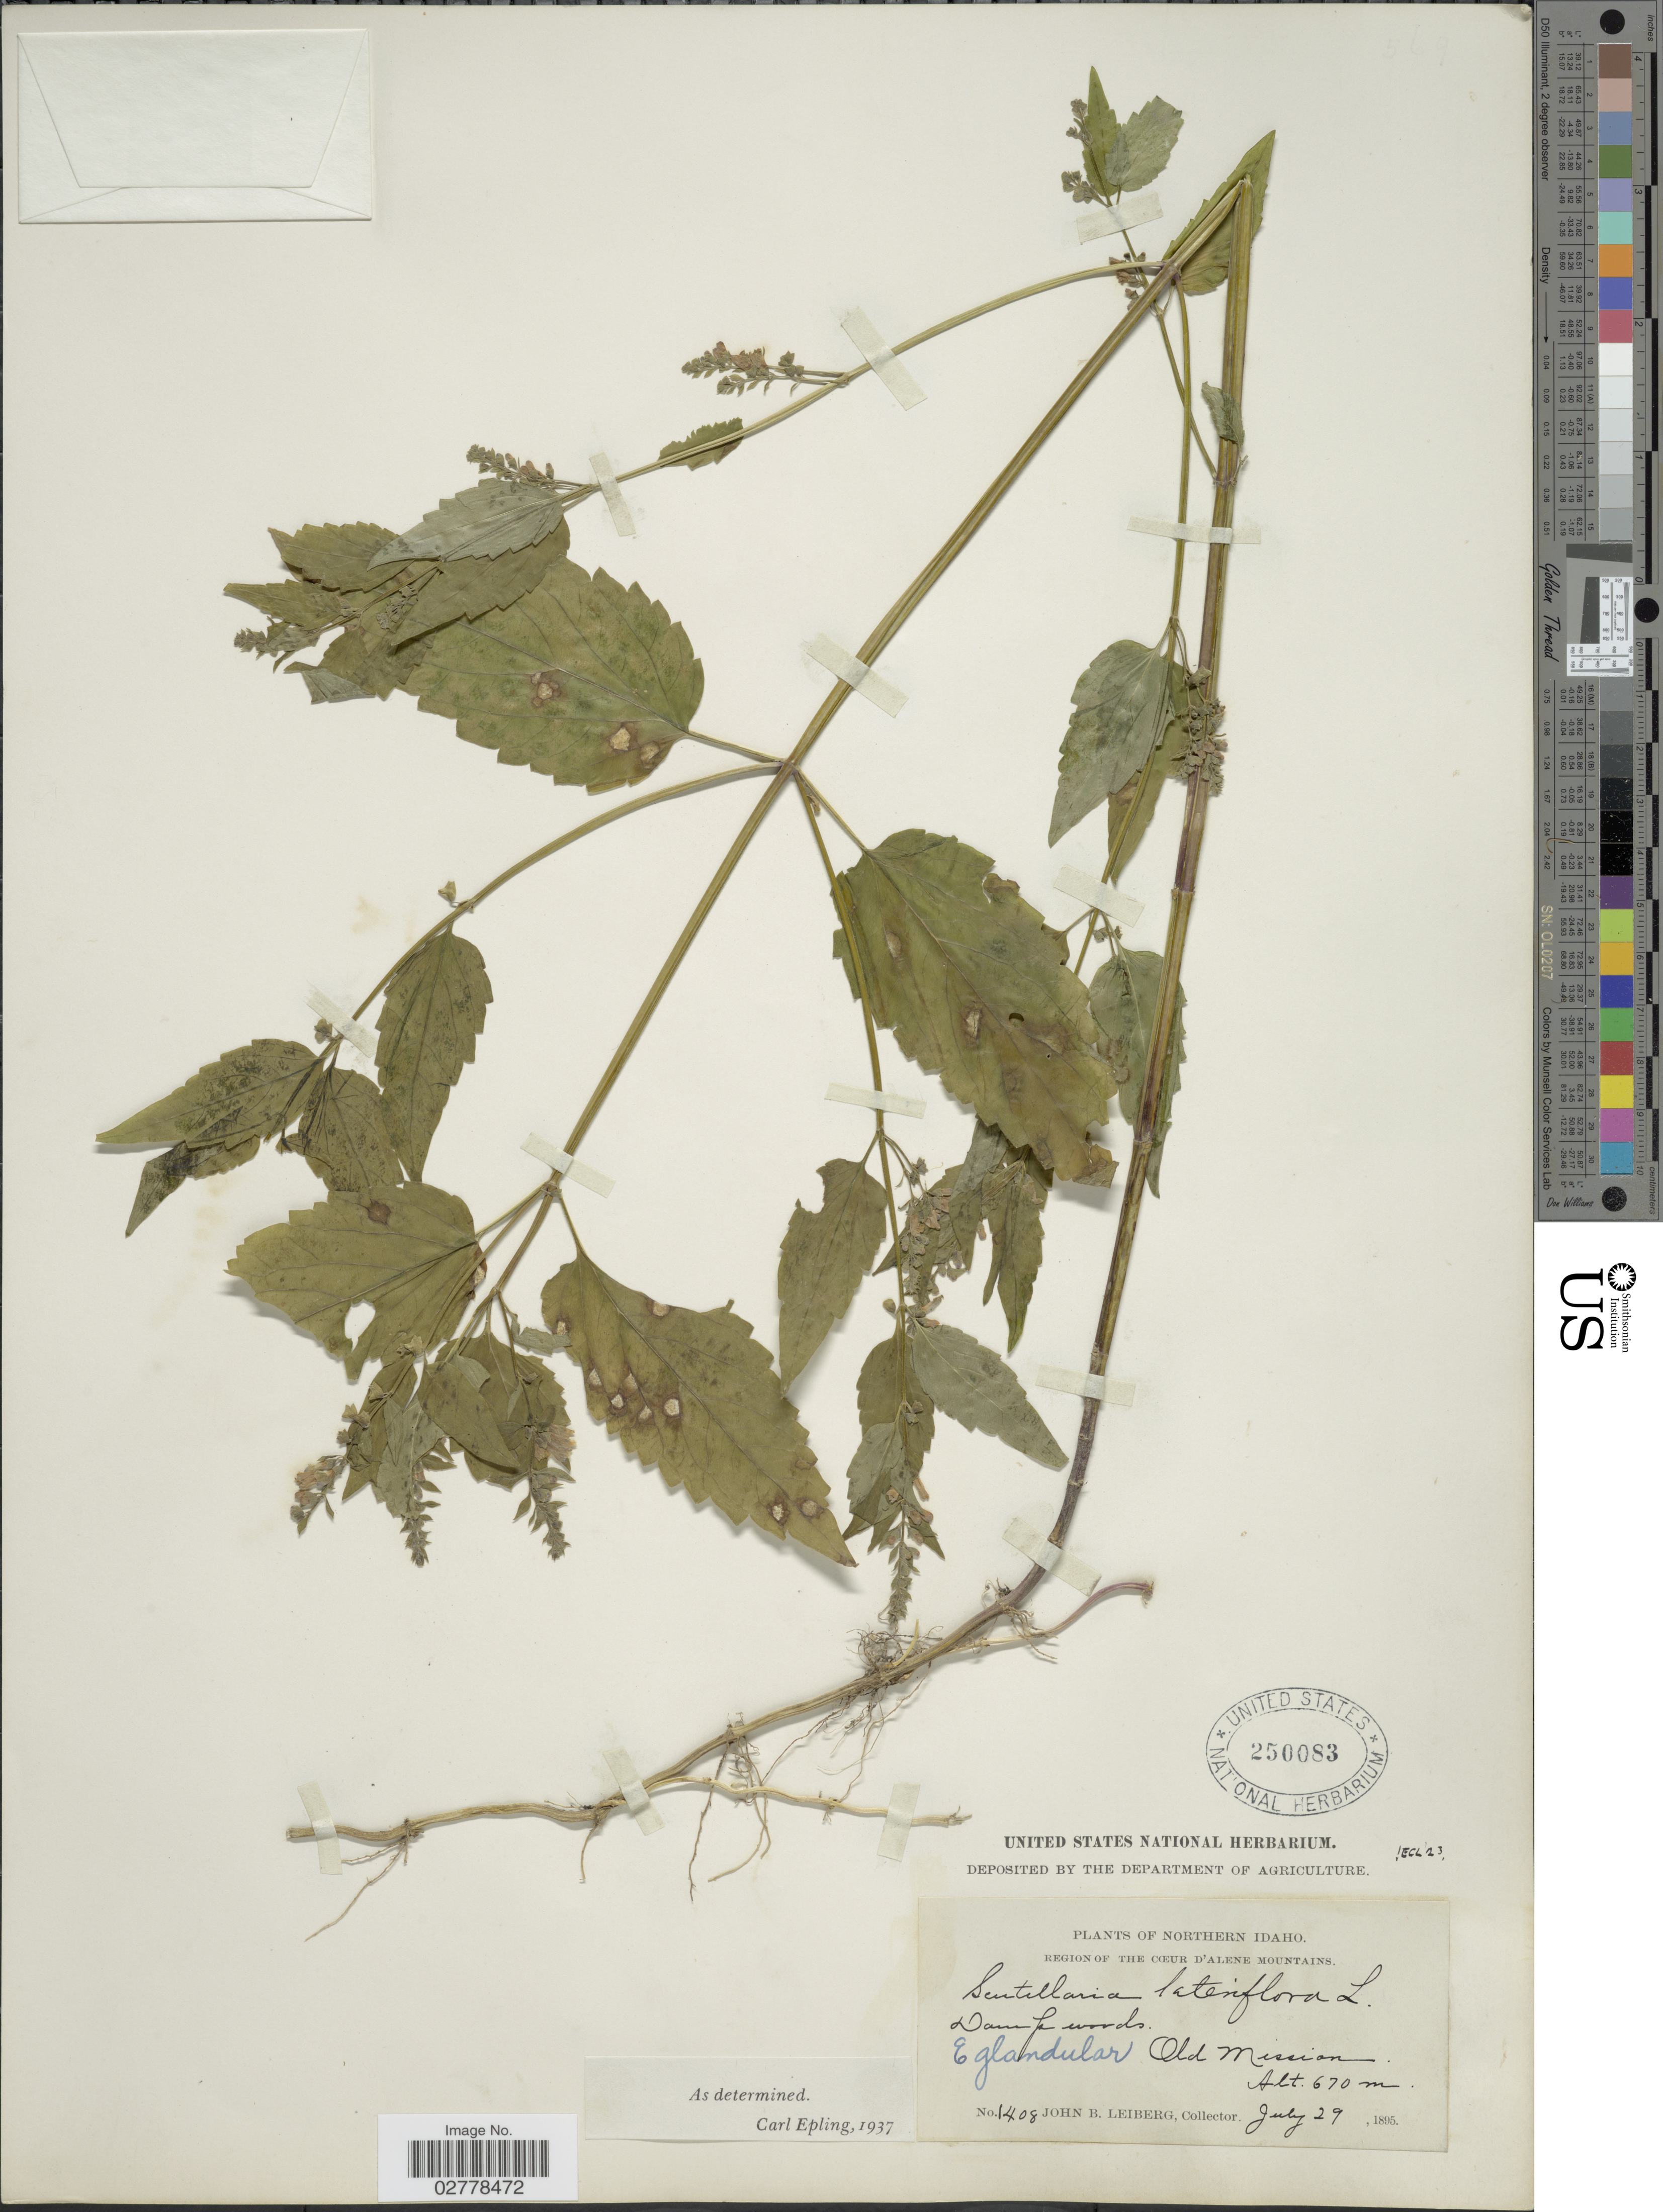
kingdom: Plantae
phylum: Tracheophyta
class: Magnoliopsida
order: Lamiales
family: Lamiaceae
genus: Scutellaria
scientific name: Scutellaria lateriflora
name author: L.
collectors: J. B. Leiberg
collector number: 1408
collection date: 1895-07-29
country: United States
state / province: Idaho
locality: Northern Idaho. Region of the Ceur d' Alene Mountains. Old Mission.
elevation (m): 670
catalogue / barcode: US 250083